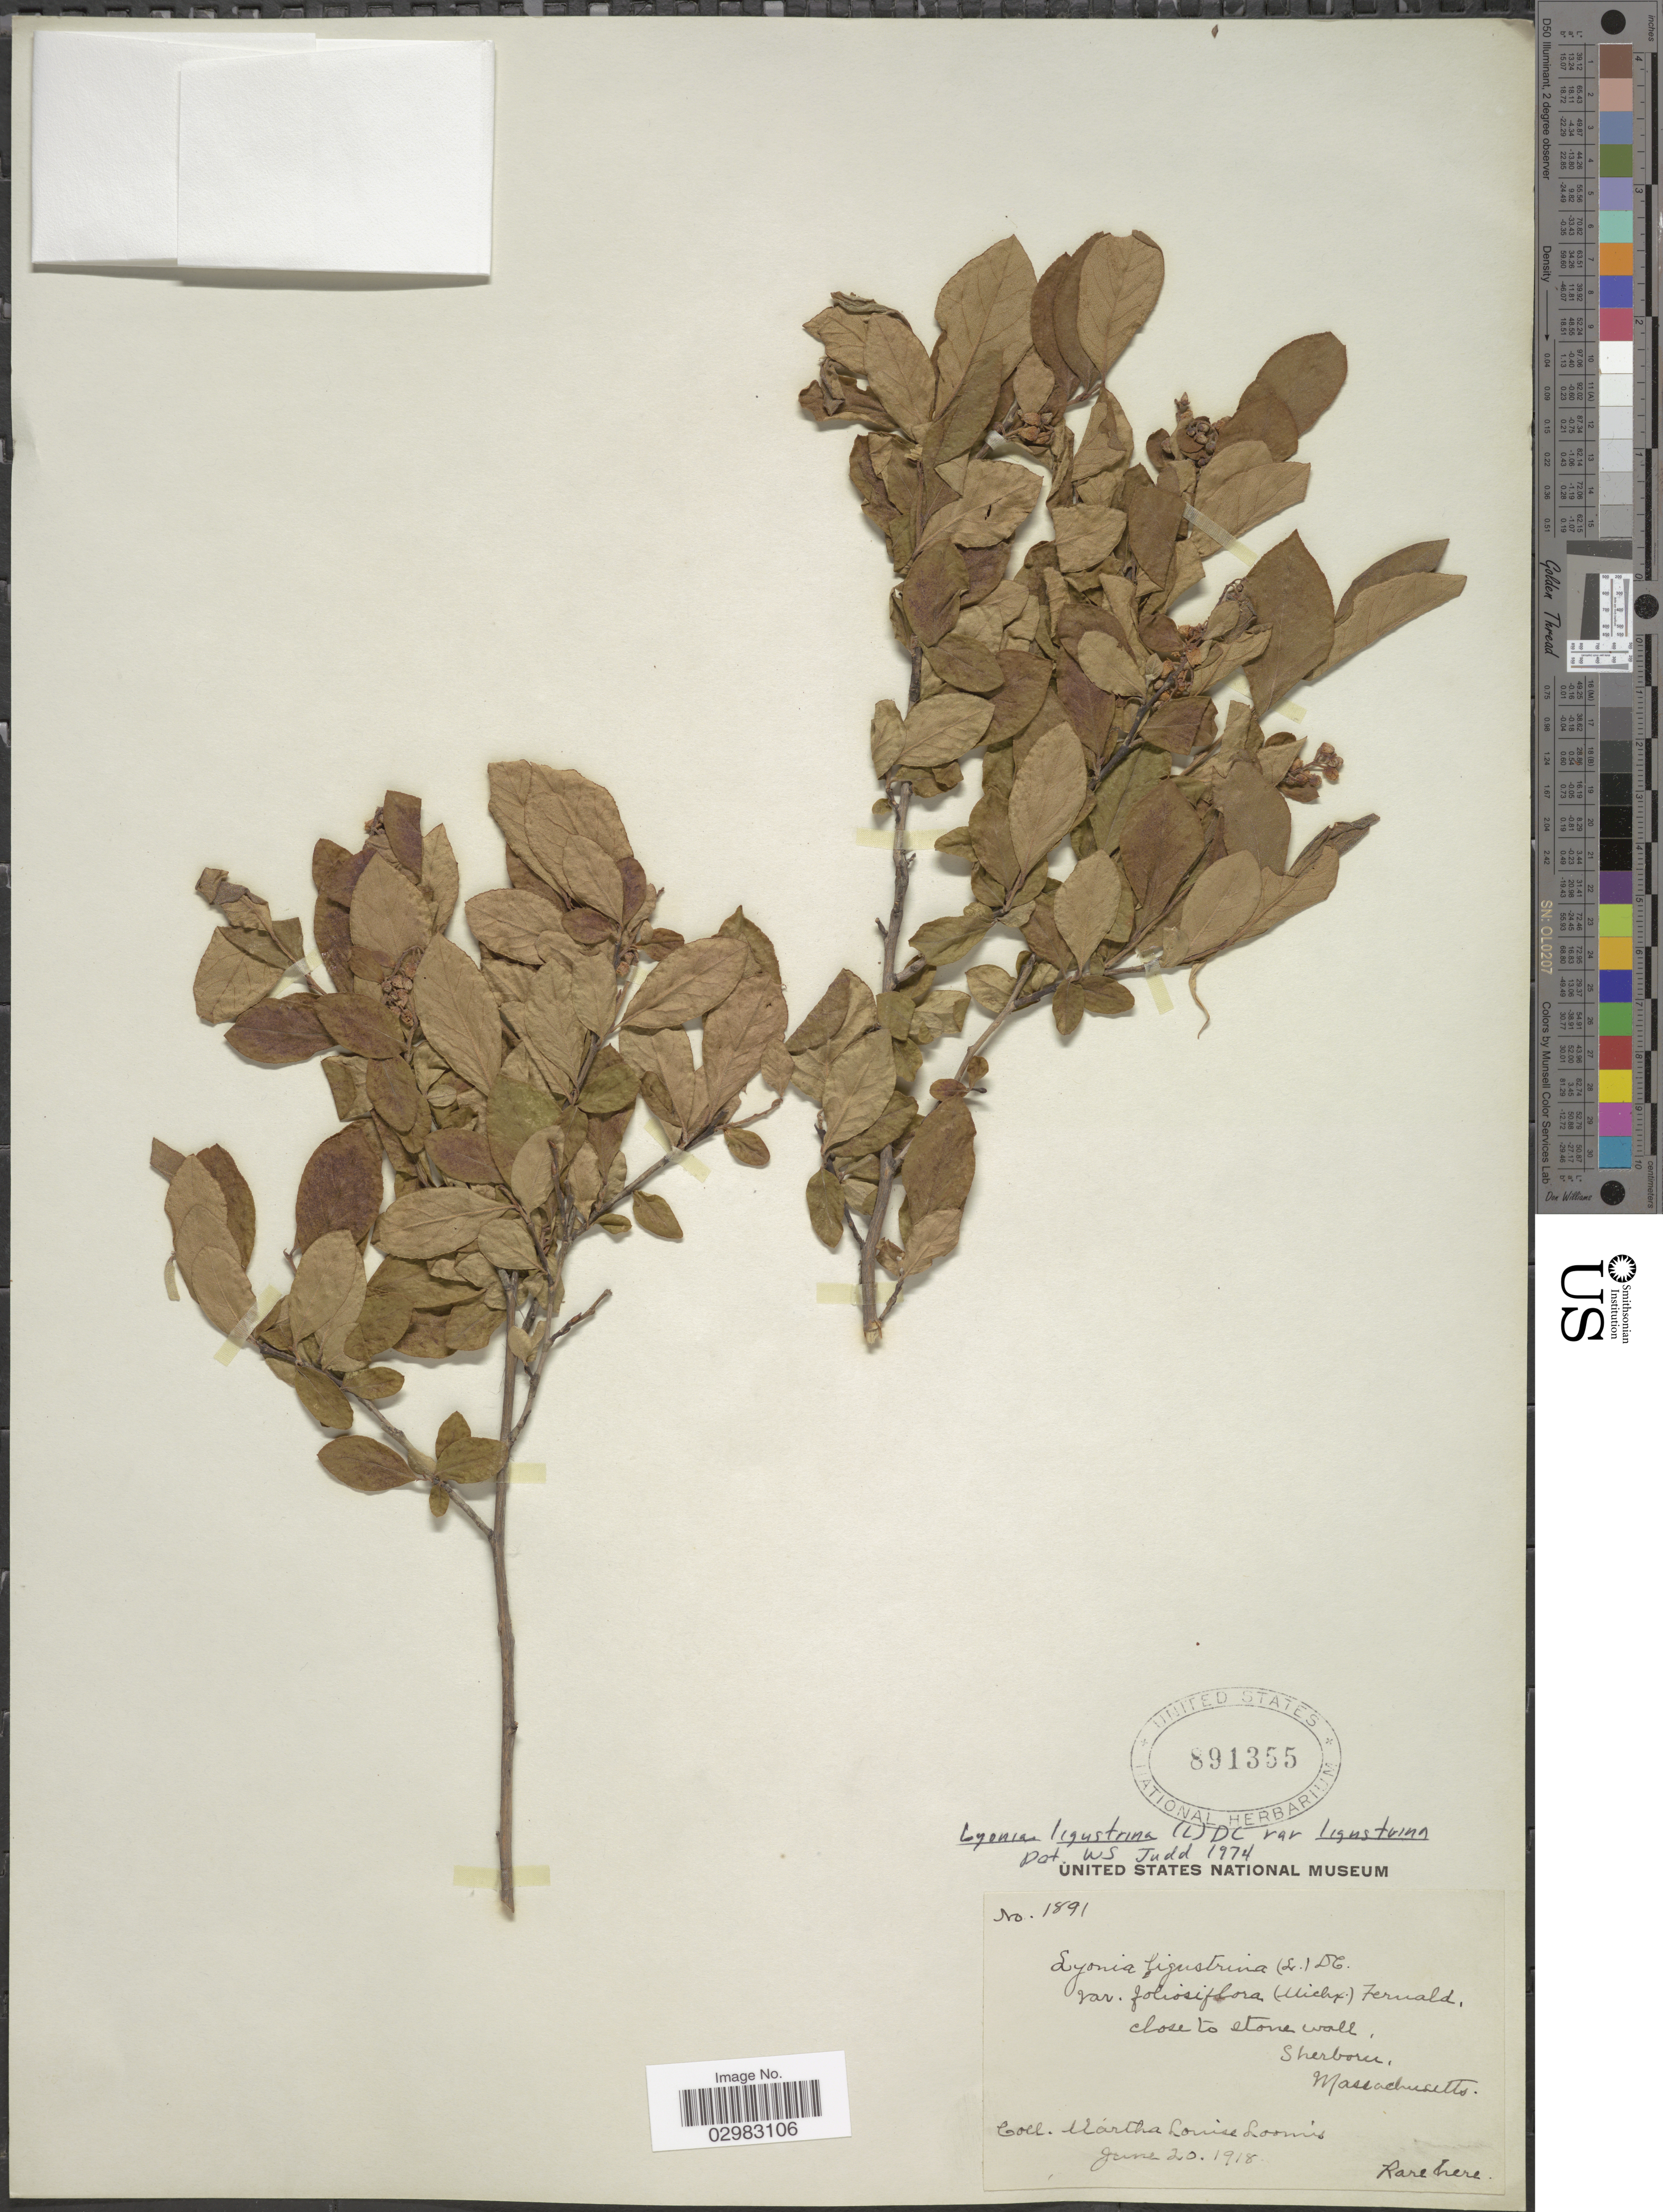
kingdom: Plantae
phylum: Tracheophyta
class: Magnoliopsida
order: Ericales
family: Ericaceae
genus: Lyonia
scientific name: Lyonia ligustrina var. ligustrina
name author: (L.) DC.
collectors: M. L. Loomis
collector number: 1891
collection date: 1918-06-20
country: United States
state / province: Massachusetts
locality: Close to stone wall, Sherborn.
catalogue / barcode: US 891355